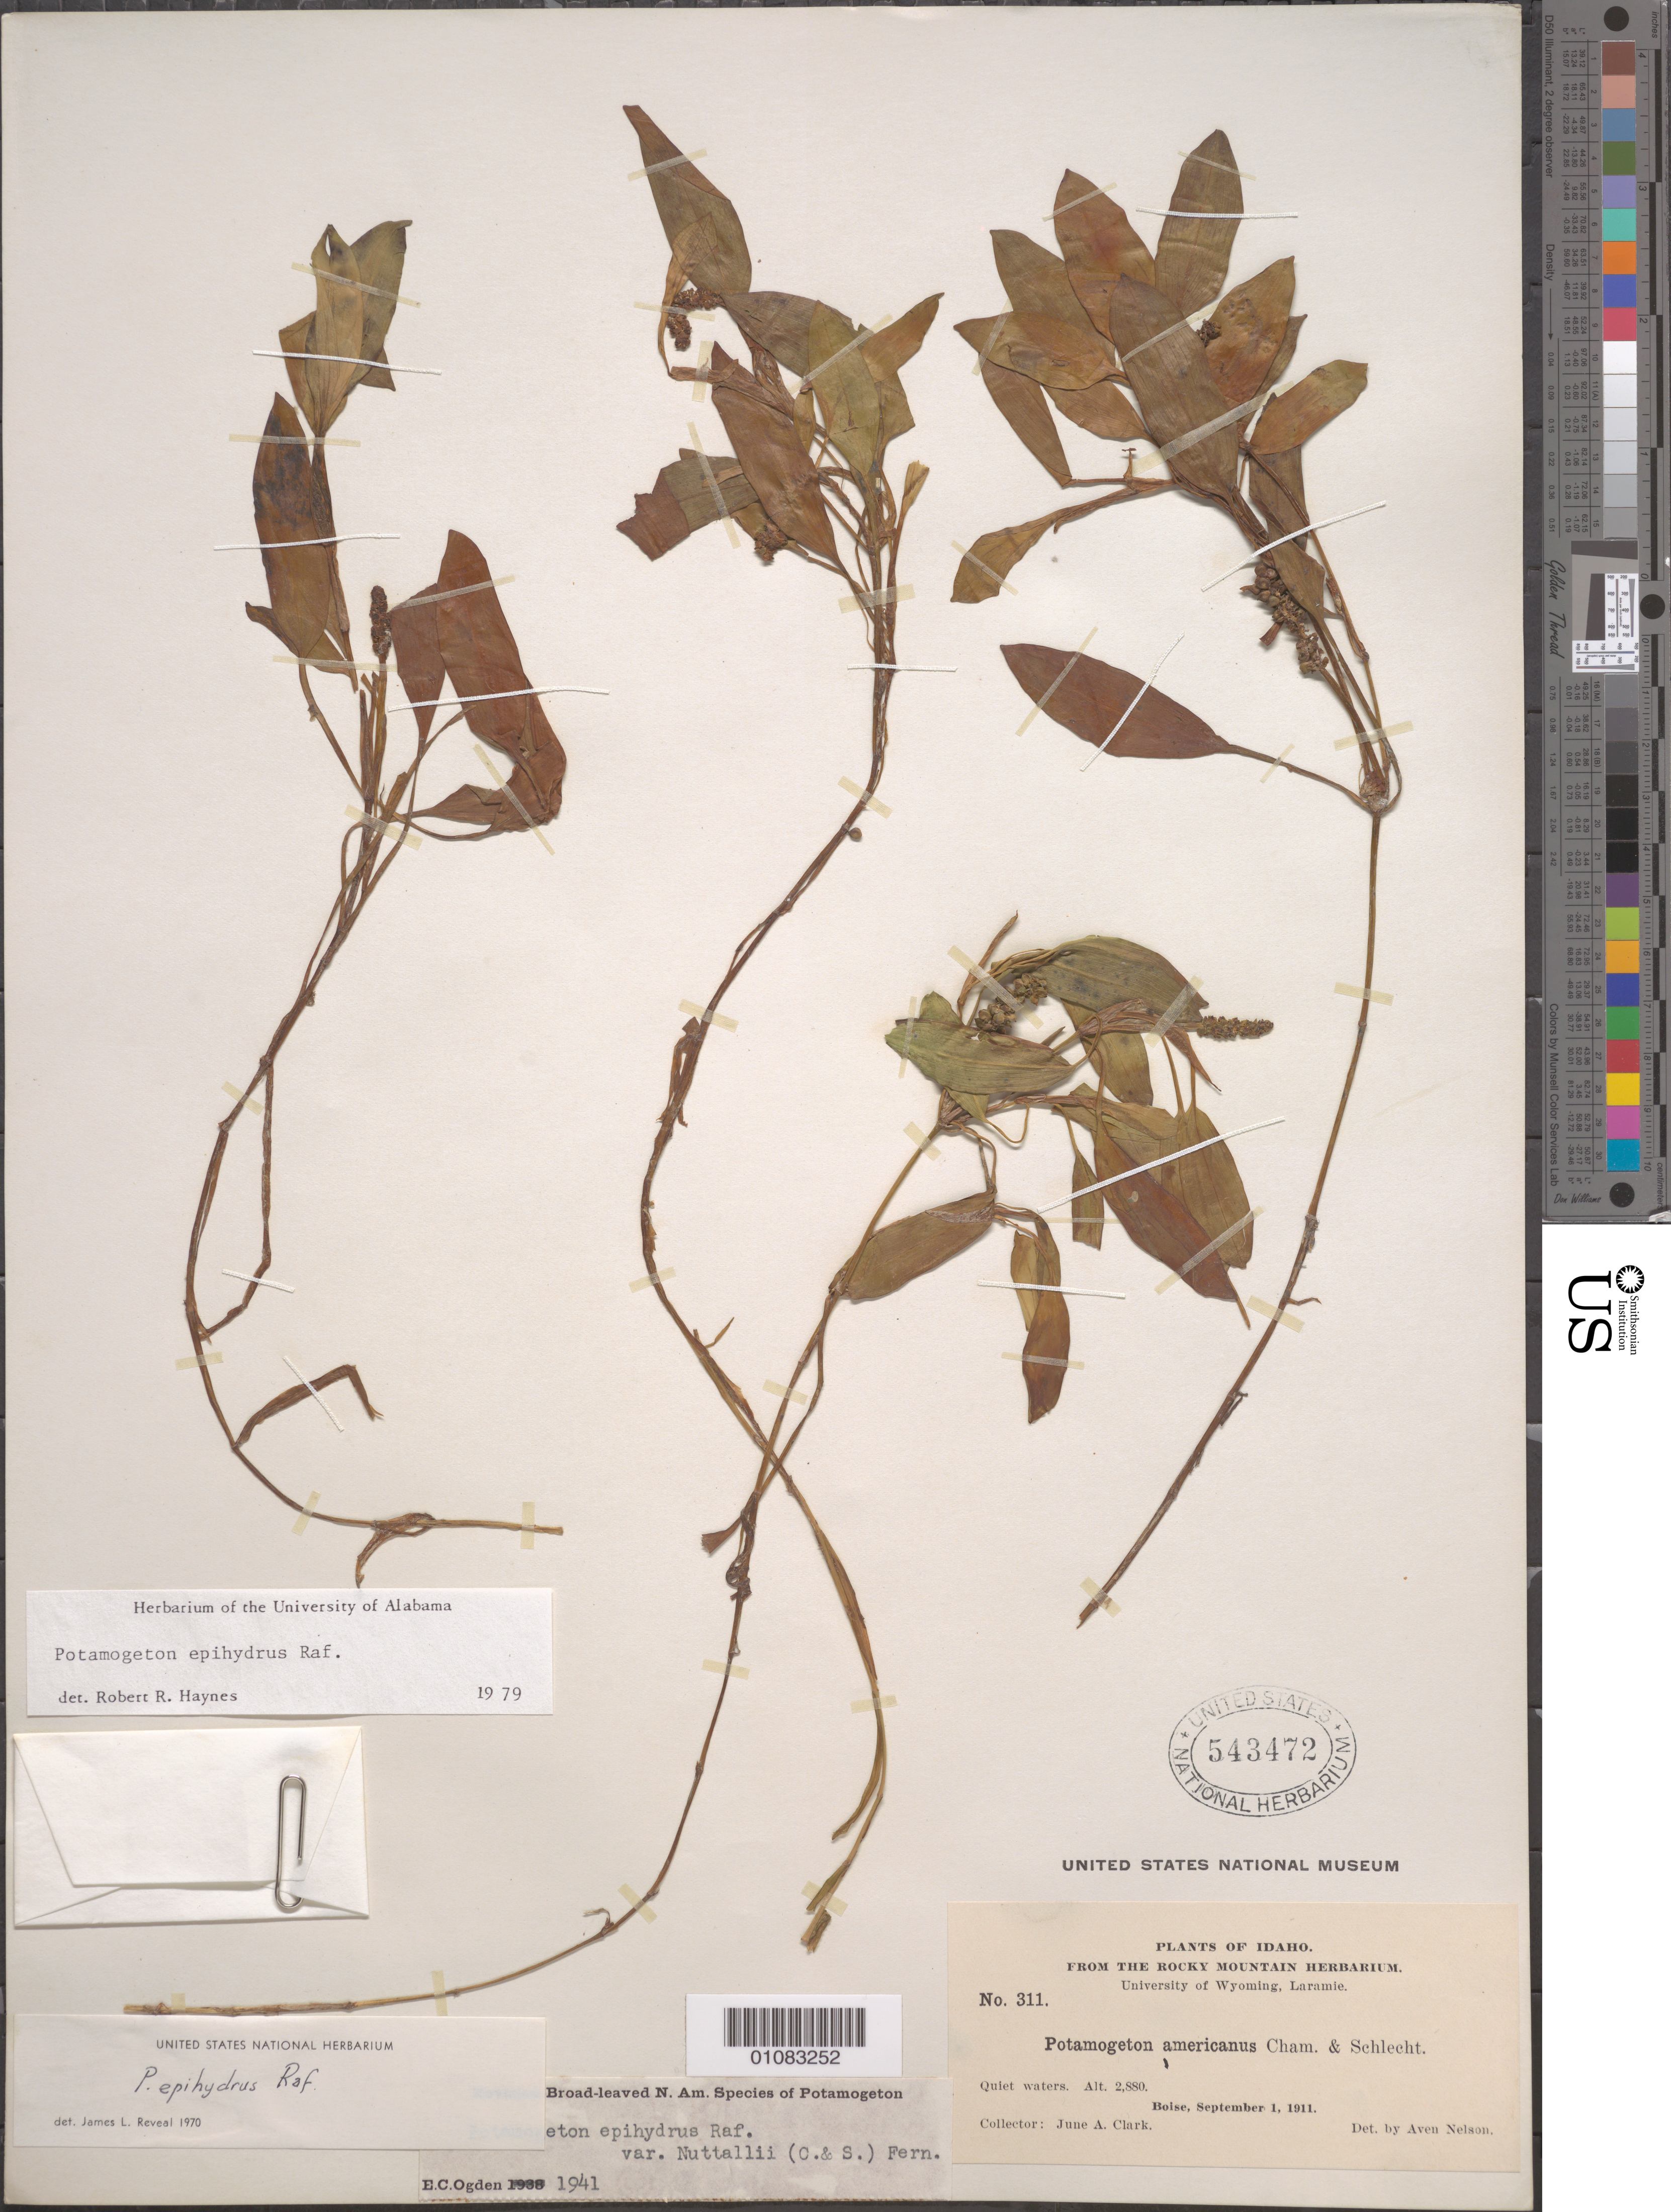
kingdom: Plantae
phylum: Tracheophyta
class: Liliopsida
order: Alismatales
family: Potamogetonaceae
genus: Potamogeton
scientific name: Potamogeton epihydrus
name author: Raf.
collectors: J. A. Clark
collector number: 311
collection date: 1911-09-01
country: United States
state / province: Idaho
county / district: Boise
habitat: Quiet waters.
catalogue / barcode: US 543472